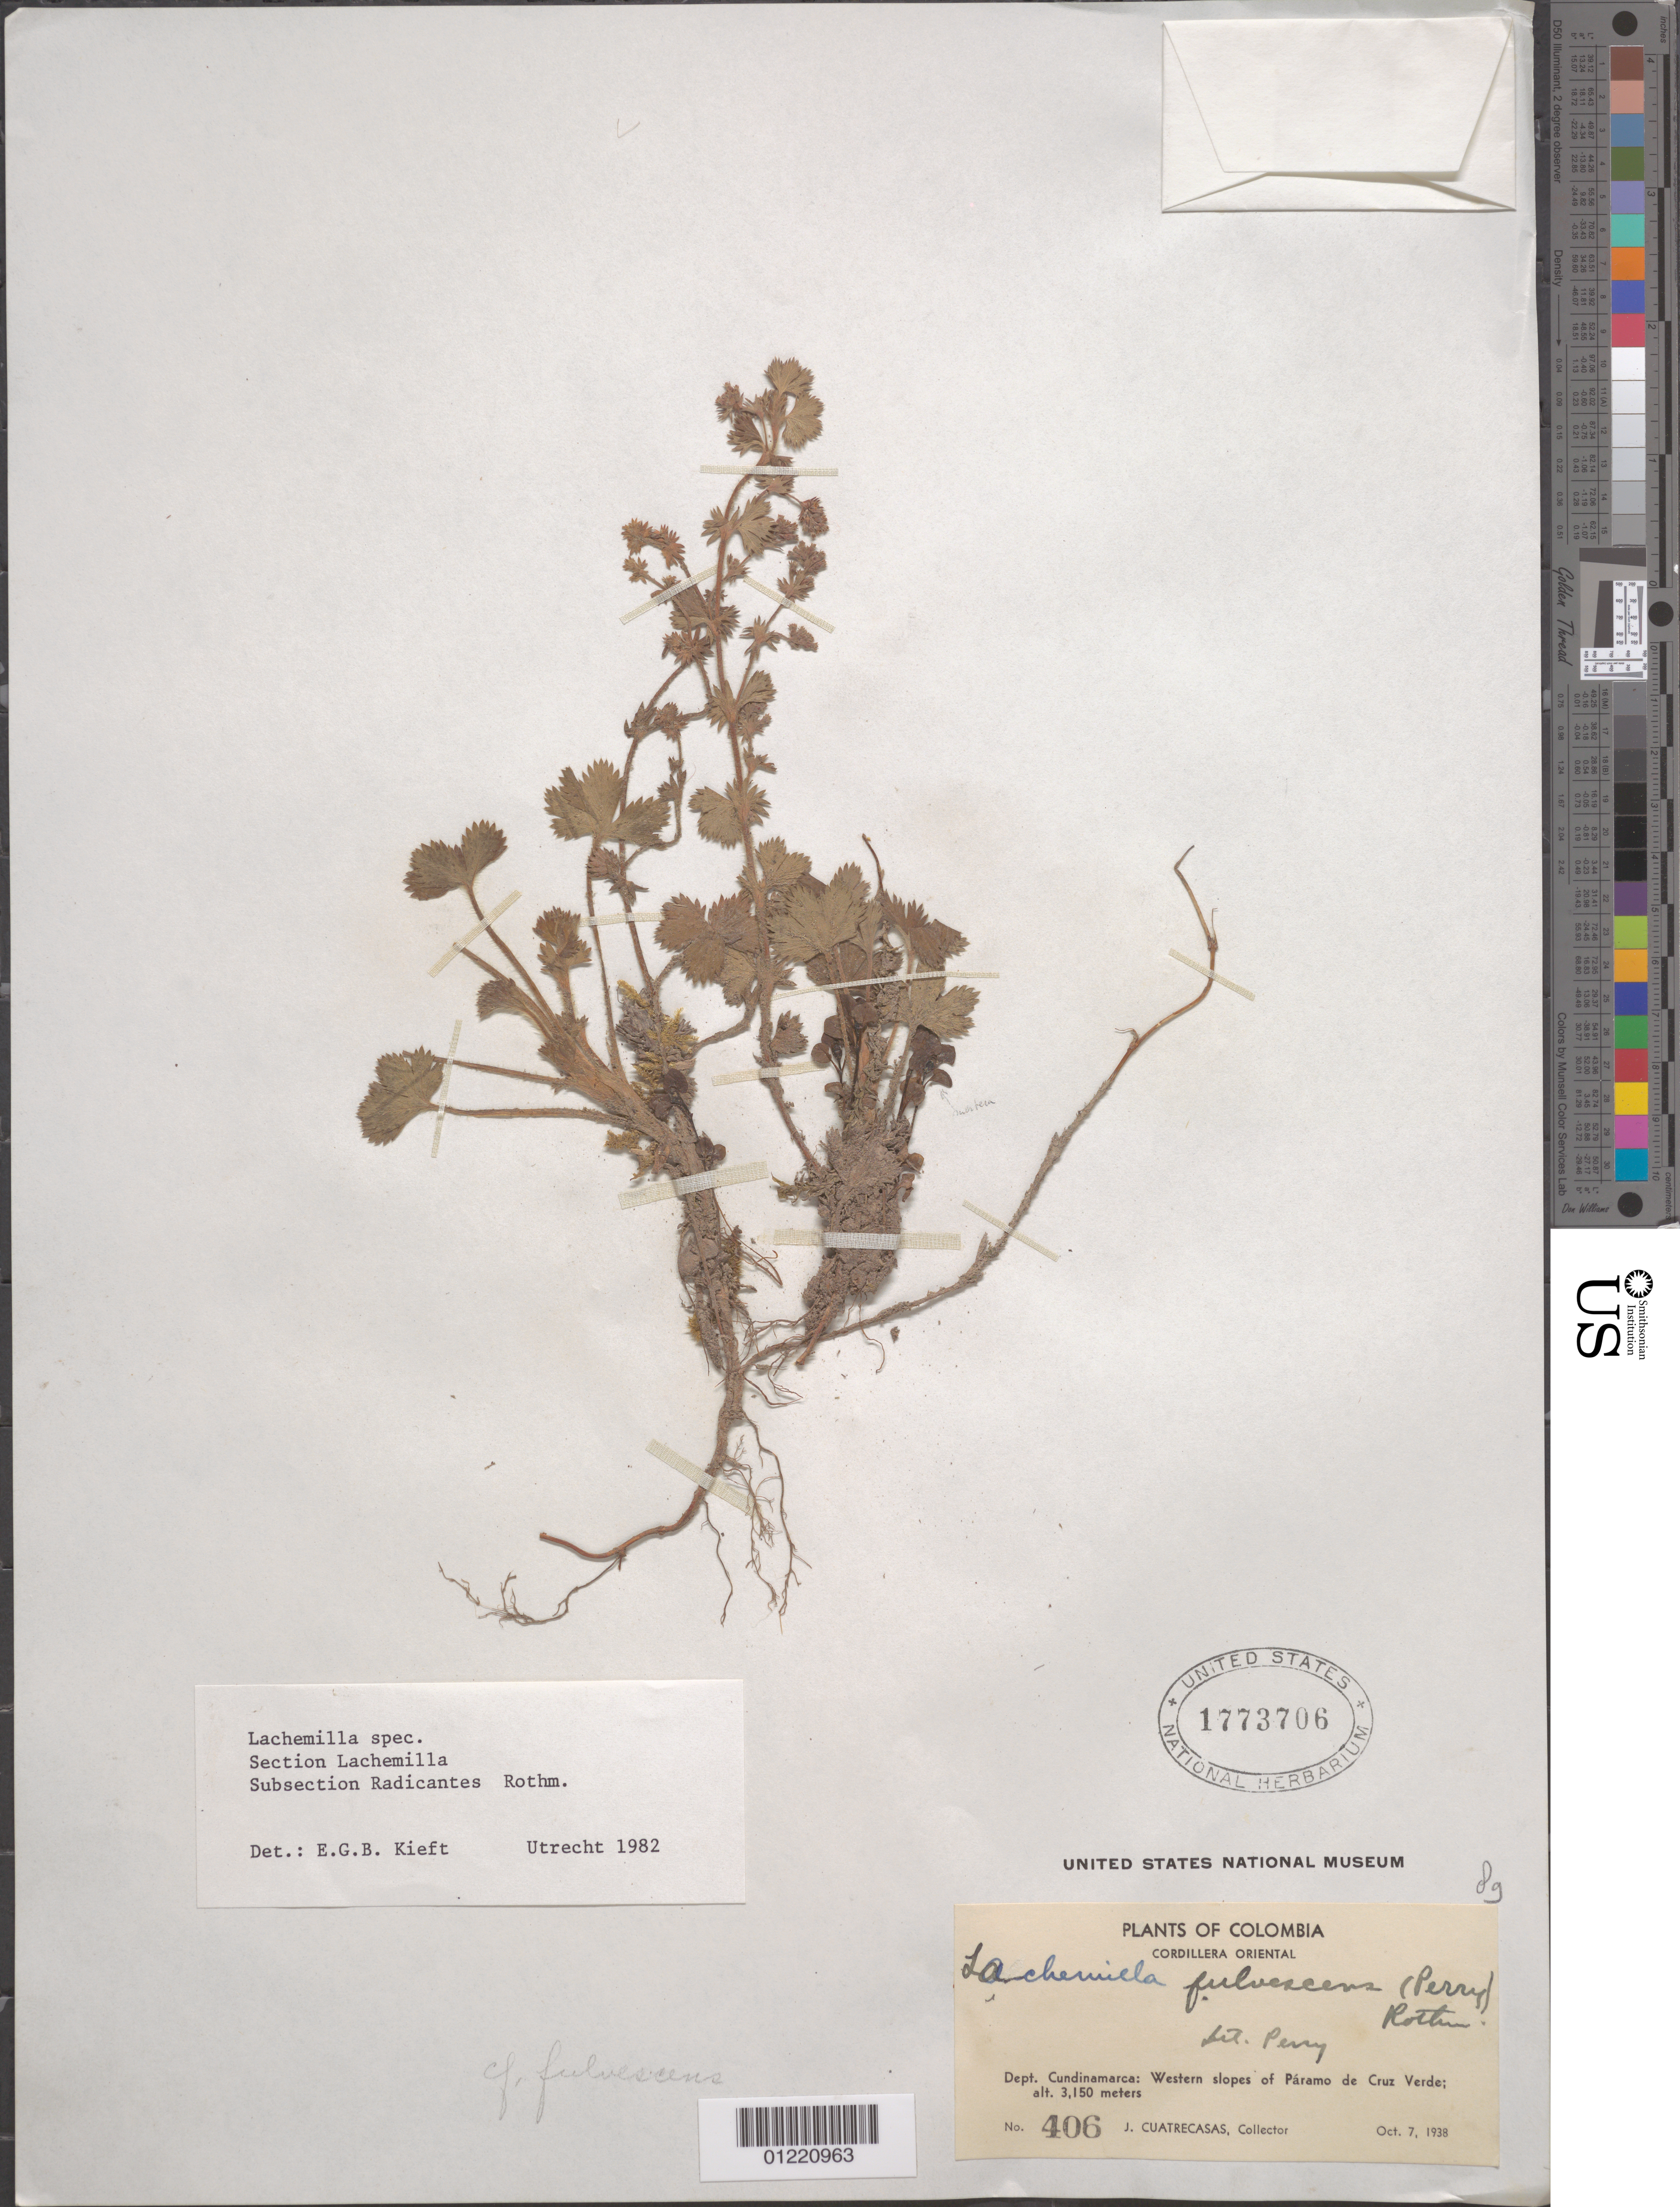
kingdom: Plantae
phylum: Tracheophyta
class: Magnoliopsida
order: Rosales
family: Rosaceae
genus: Alchemilla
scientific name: Alchemilla fulvescens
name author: (L.M. Perry) Rothm.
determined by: Dorr, L. J., (BOT), Smithsonian Institution - National Museum of Natural History (UNITED STATES)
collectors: J. Cuatrecasas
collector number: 406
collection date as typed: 07 Oct 1938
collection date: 1938-10-07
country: Colombia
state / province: Cundinamarca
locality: Western slopes of Paramo de Cruz Verde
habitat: paramo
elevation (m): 3150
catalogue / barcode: US 1773706